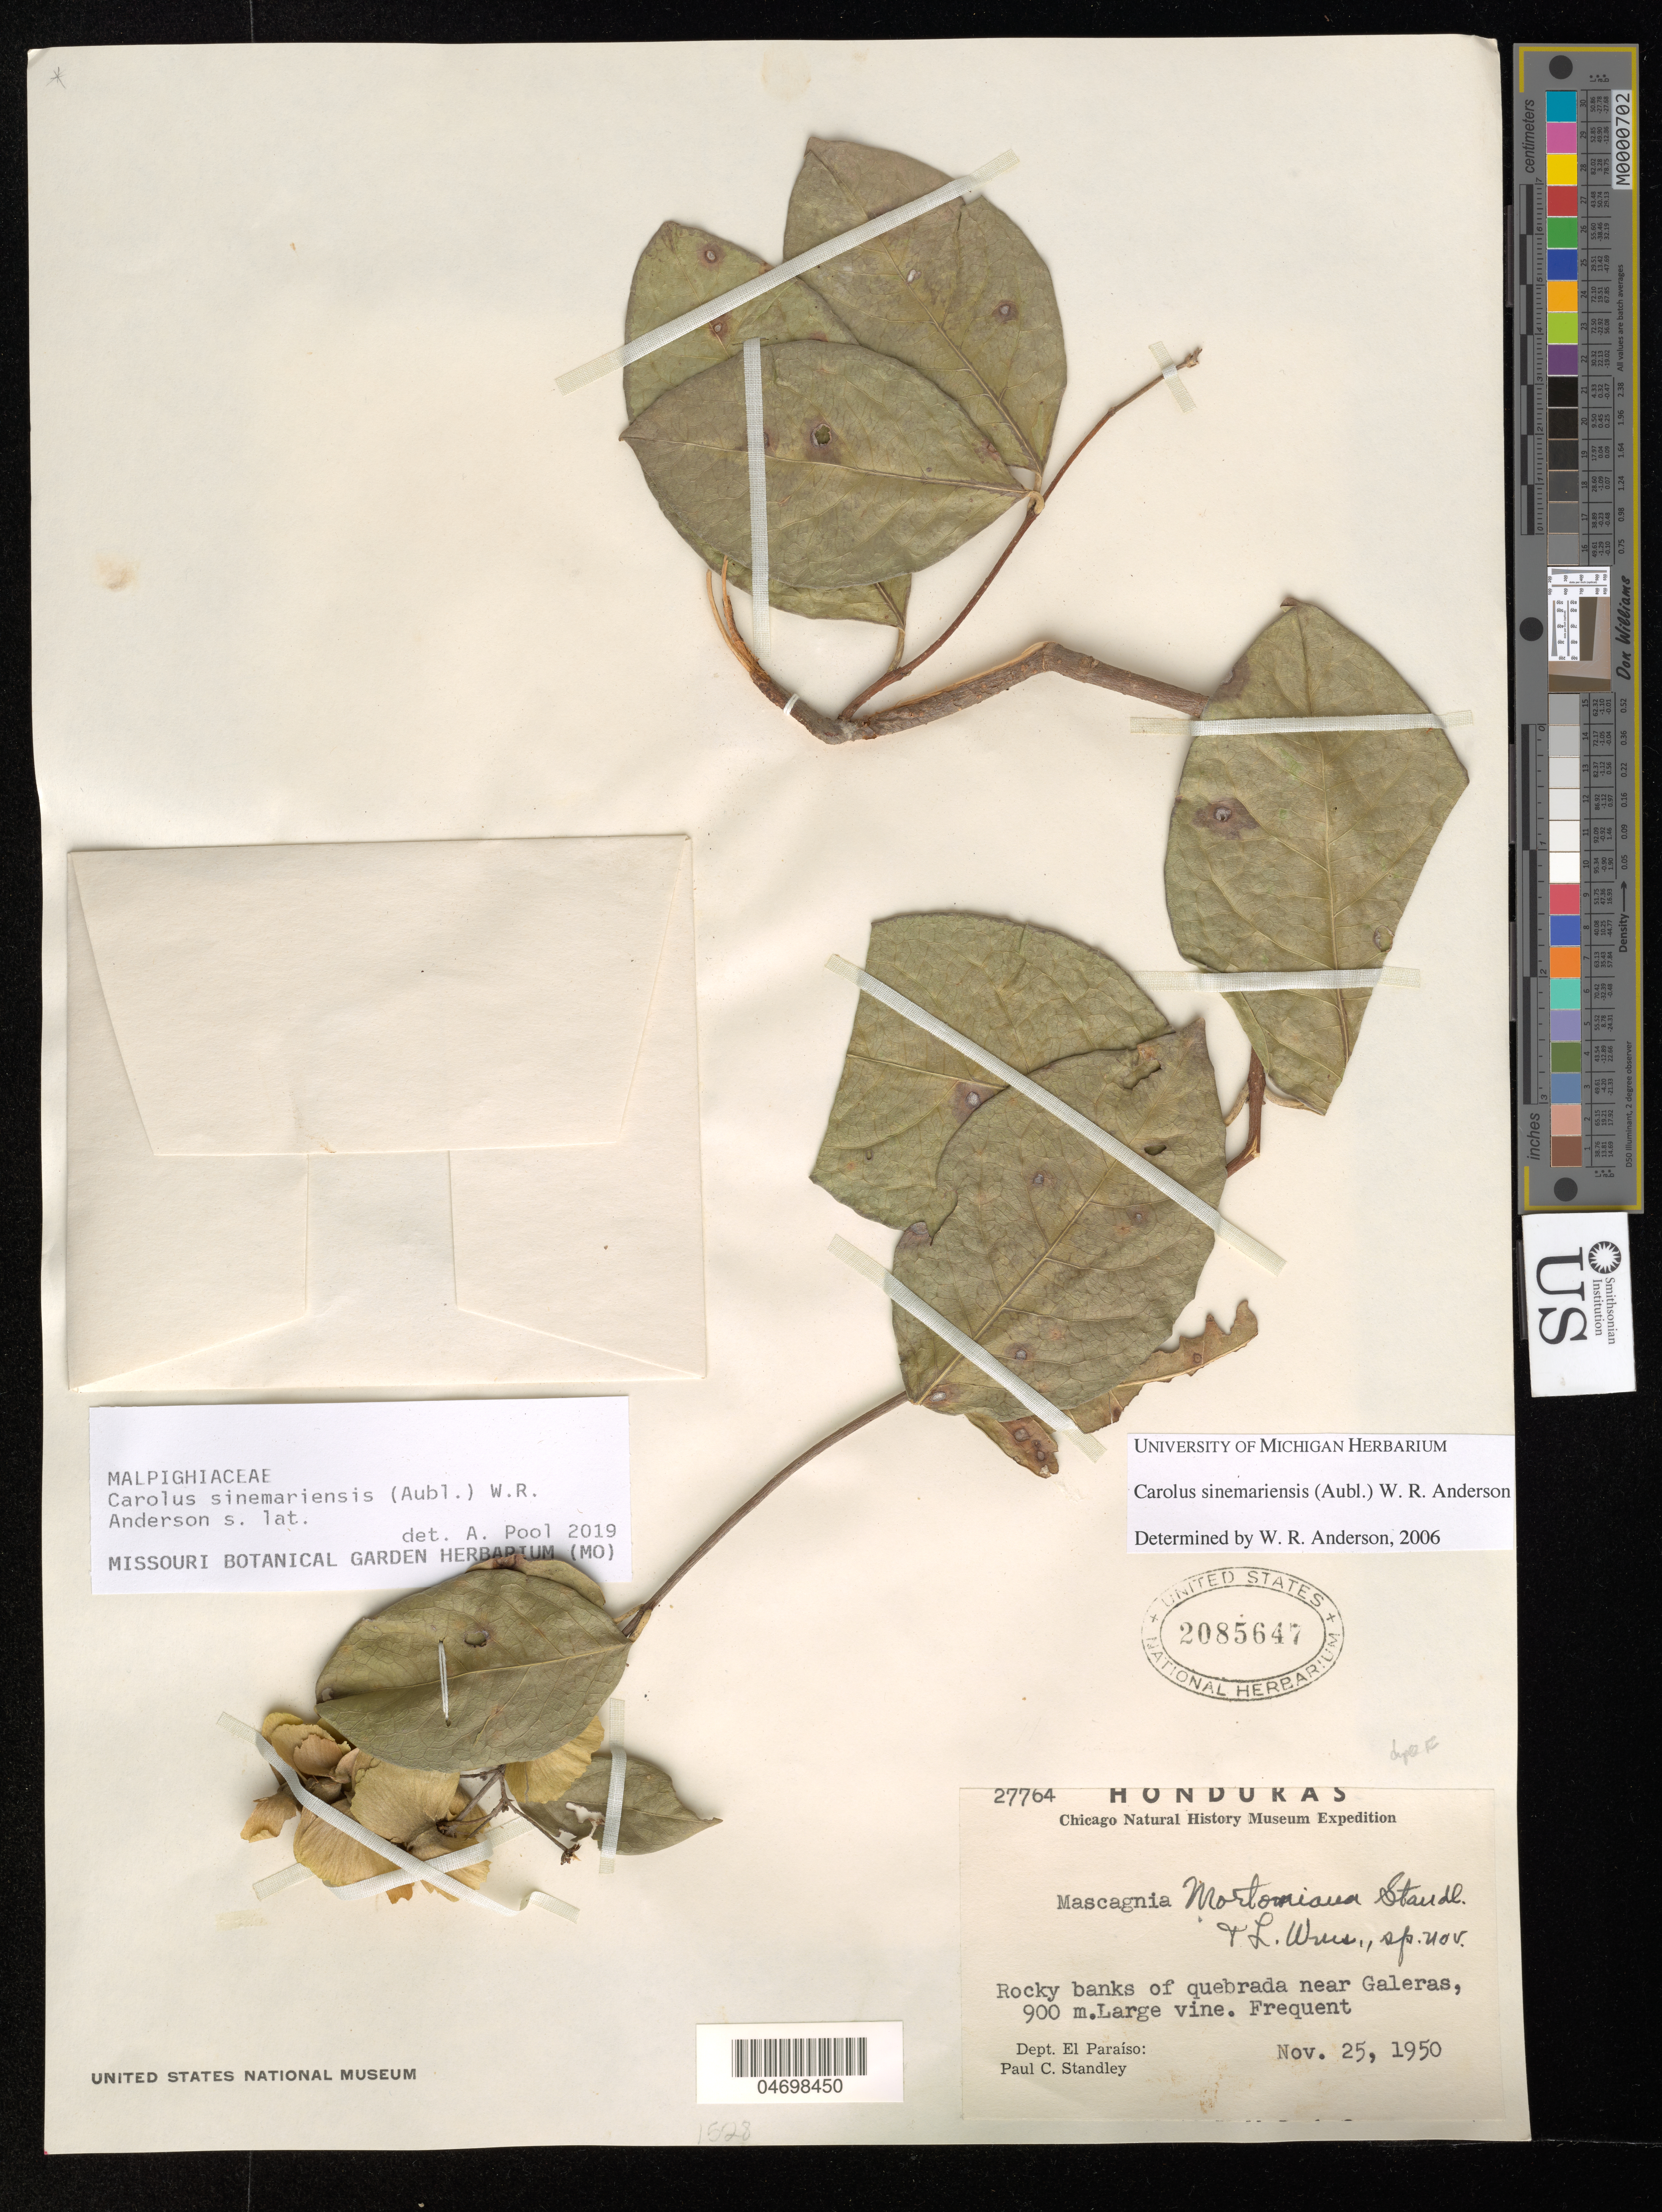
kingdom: Plantae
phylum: Tracheophyta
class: Magnoliopsida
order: Malpighiales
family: Malpighiaceae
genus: Carolus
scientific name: Carolus sinemariensis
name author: (Aubl.) W.R. Anderson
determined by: Pool, A., (MO), Missouri Botanical Garden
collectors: P. C. Standley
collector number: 27764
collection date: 1950-11-25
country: Honduras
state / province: El Paraiso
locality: Near Galeras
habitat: Rocky banks of quebrada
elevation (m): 900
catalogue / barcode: US 2085647